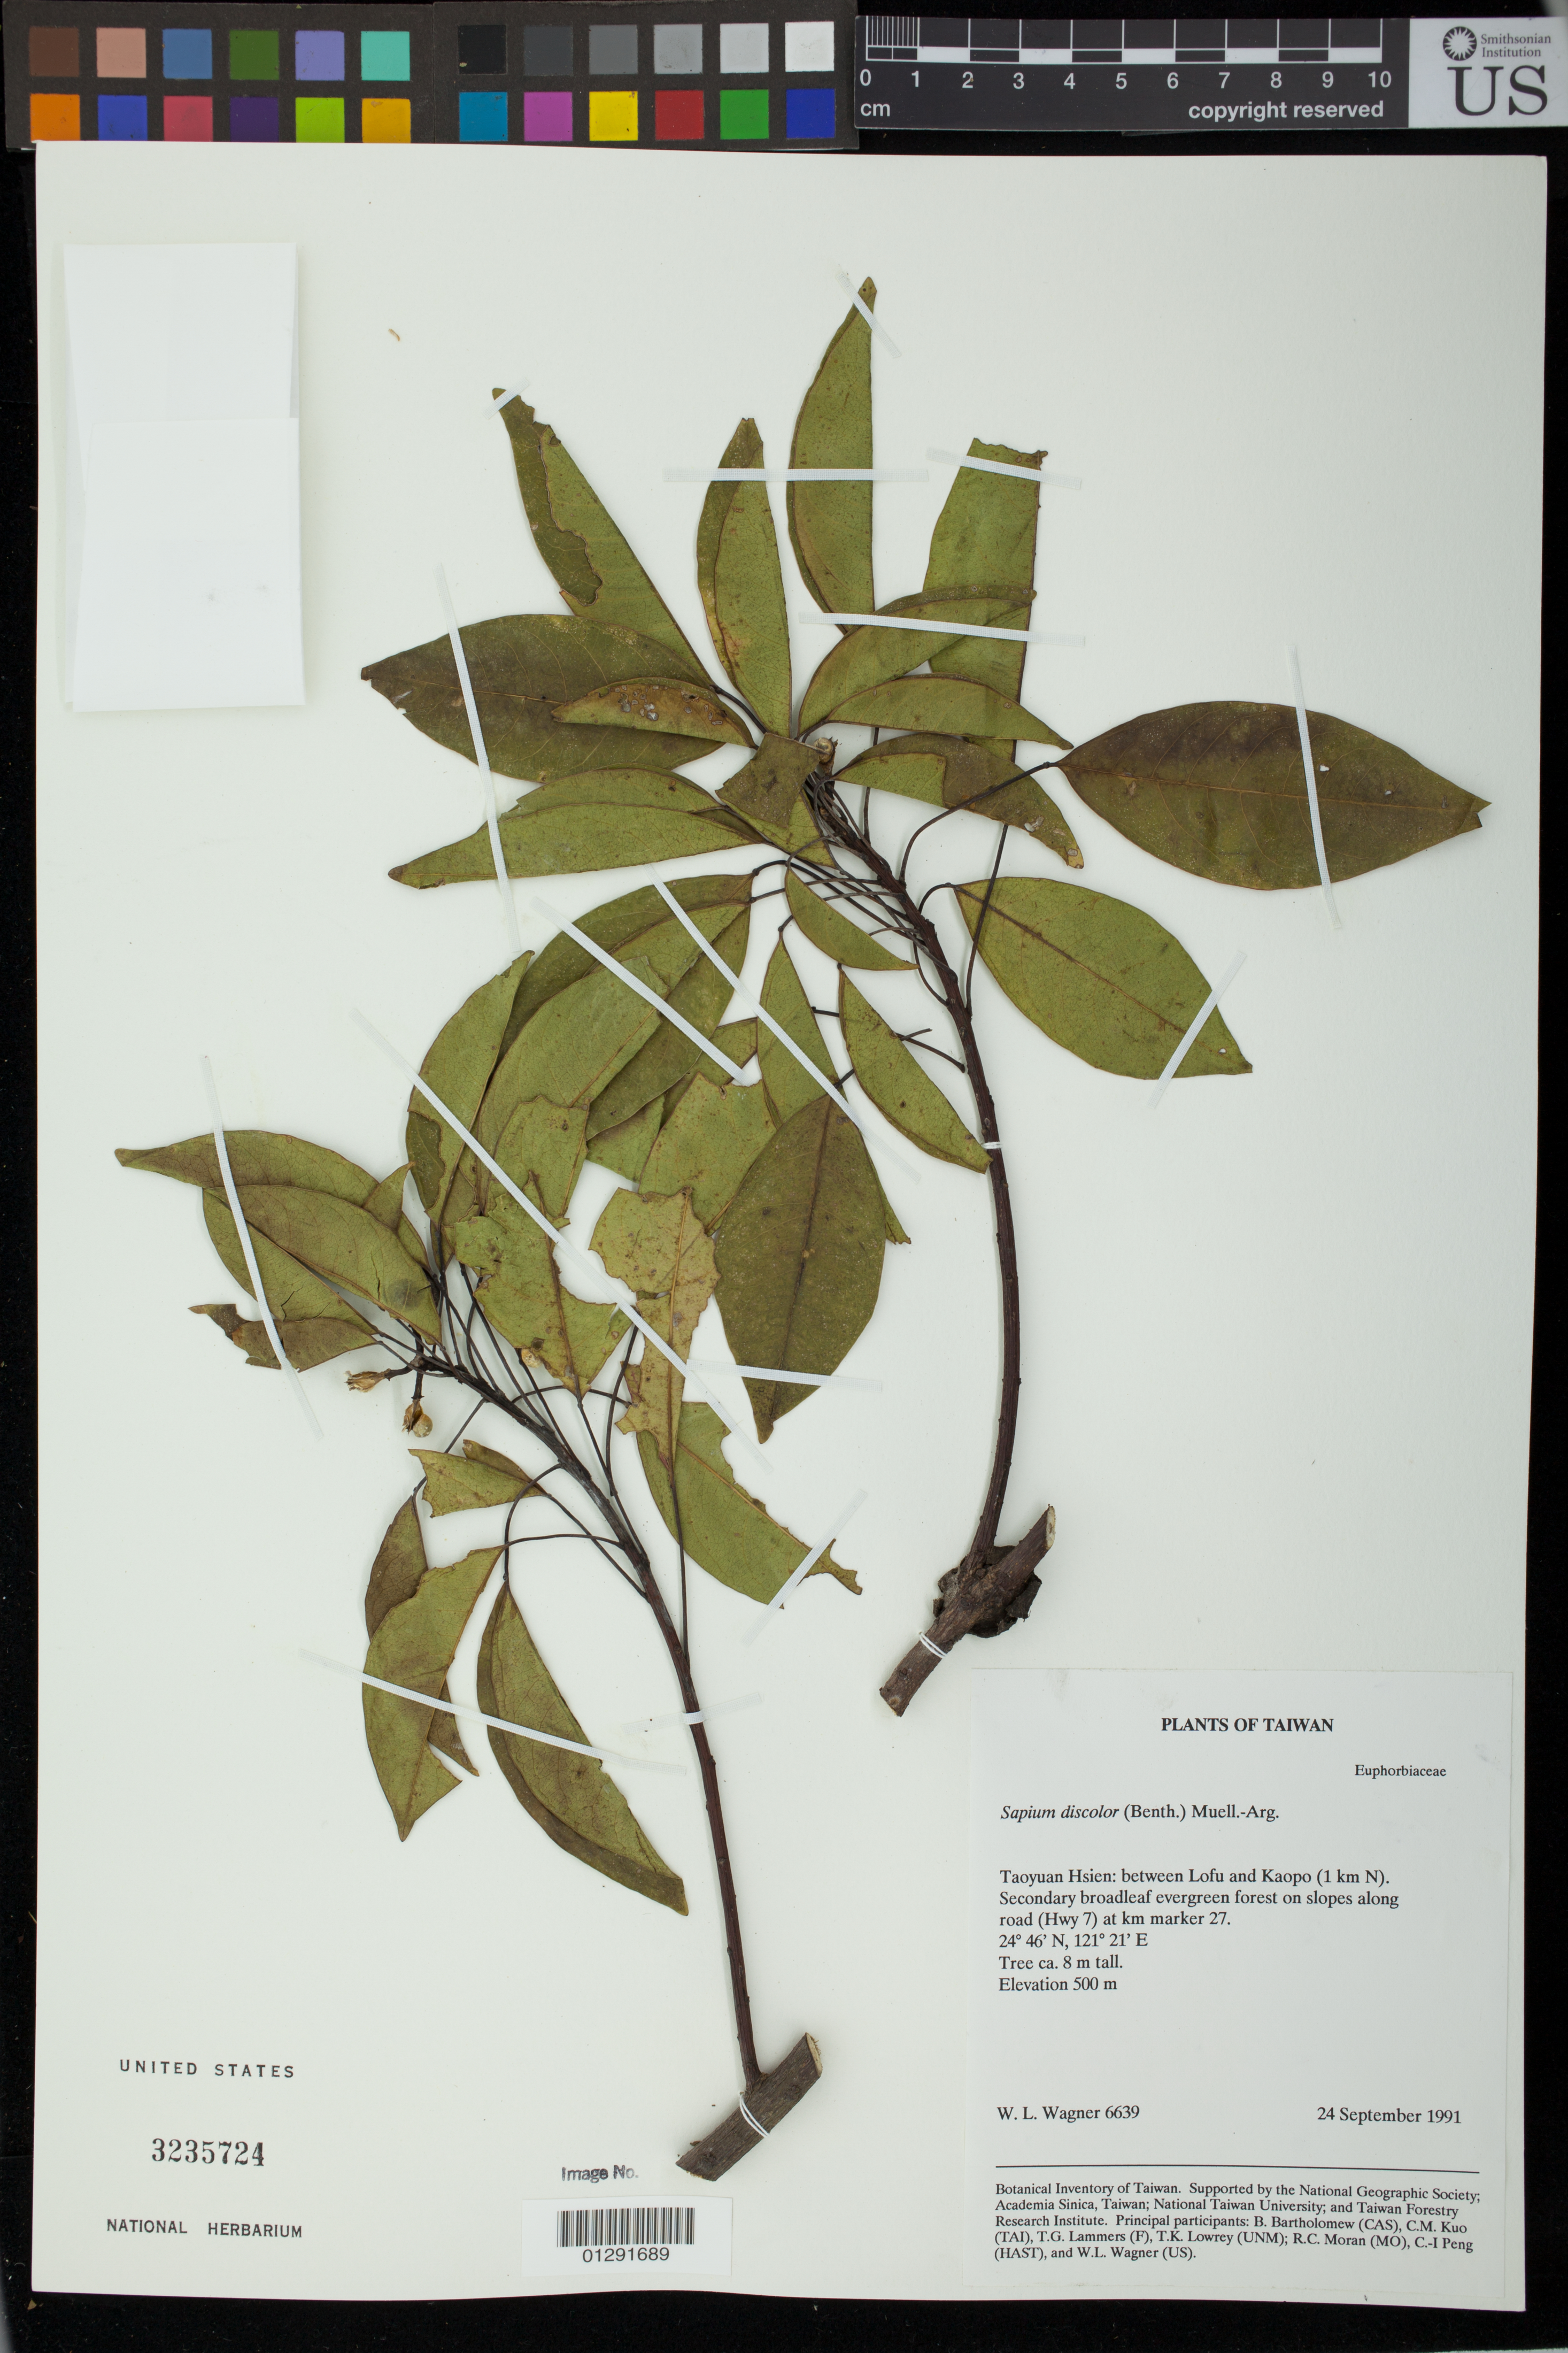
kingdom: Plantae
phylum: Tracheophyta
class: Magnoliopsida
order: Malpighiales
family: Euphorbiaceae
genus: Sapium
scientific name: Sapium discolor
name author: M. Arg.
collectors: W. L. Wagner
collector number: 6639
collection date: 1991-09-24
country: Taiwan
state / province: Taoyuan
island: Taiwan [Formosa]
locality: Between Lofu and Kaopo (1 km N). On slopes along road (Hwy 7) at km marker 27.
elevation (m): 500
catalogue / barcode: US 3235724